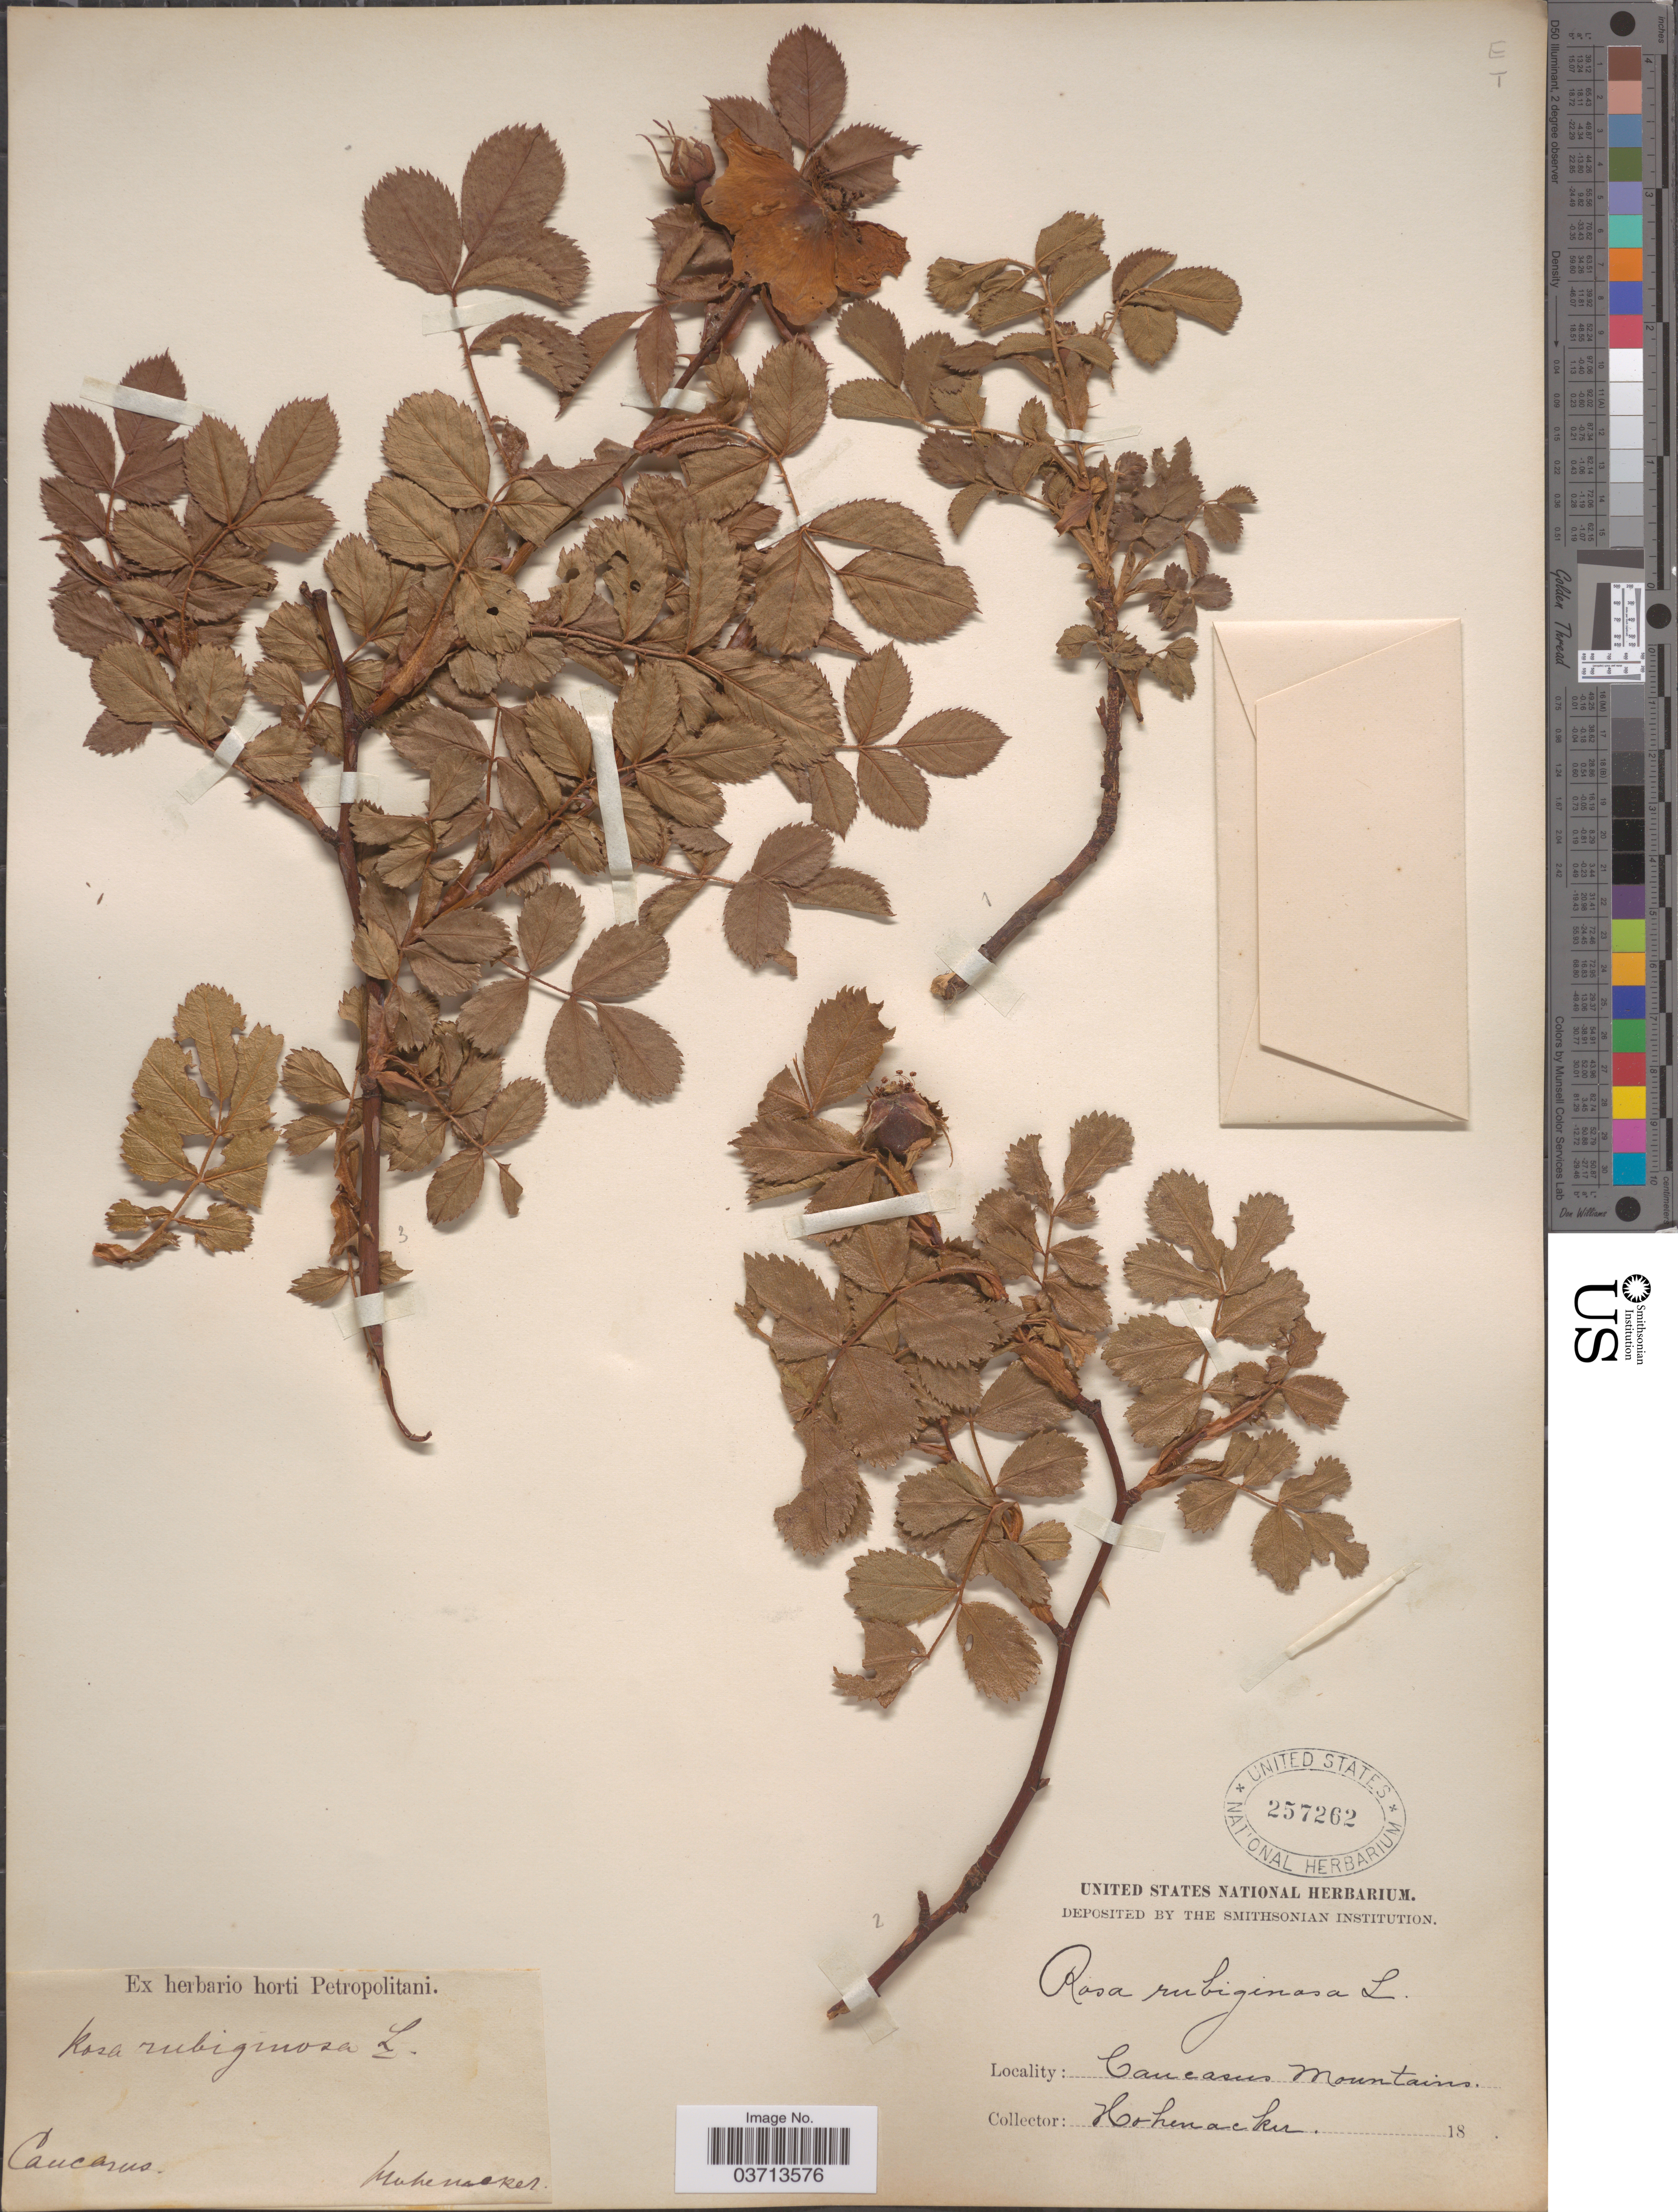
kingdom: Plantae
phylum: Tracheophyta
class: Magnoliopsida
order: Rosales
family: Rosaceae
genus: Rosa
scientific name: Rosa rubiginosa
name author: L.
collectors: Hohenacker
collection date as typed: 18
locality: Caucasus. Caucasus Mountains.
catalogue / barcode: US 257262